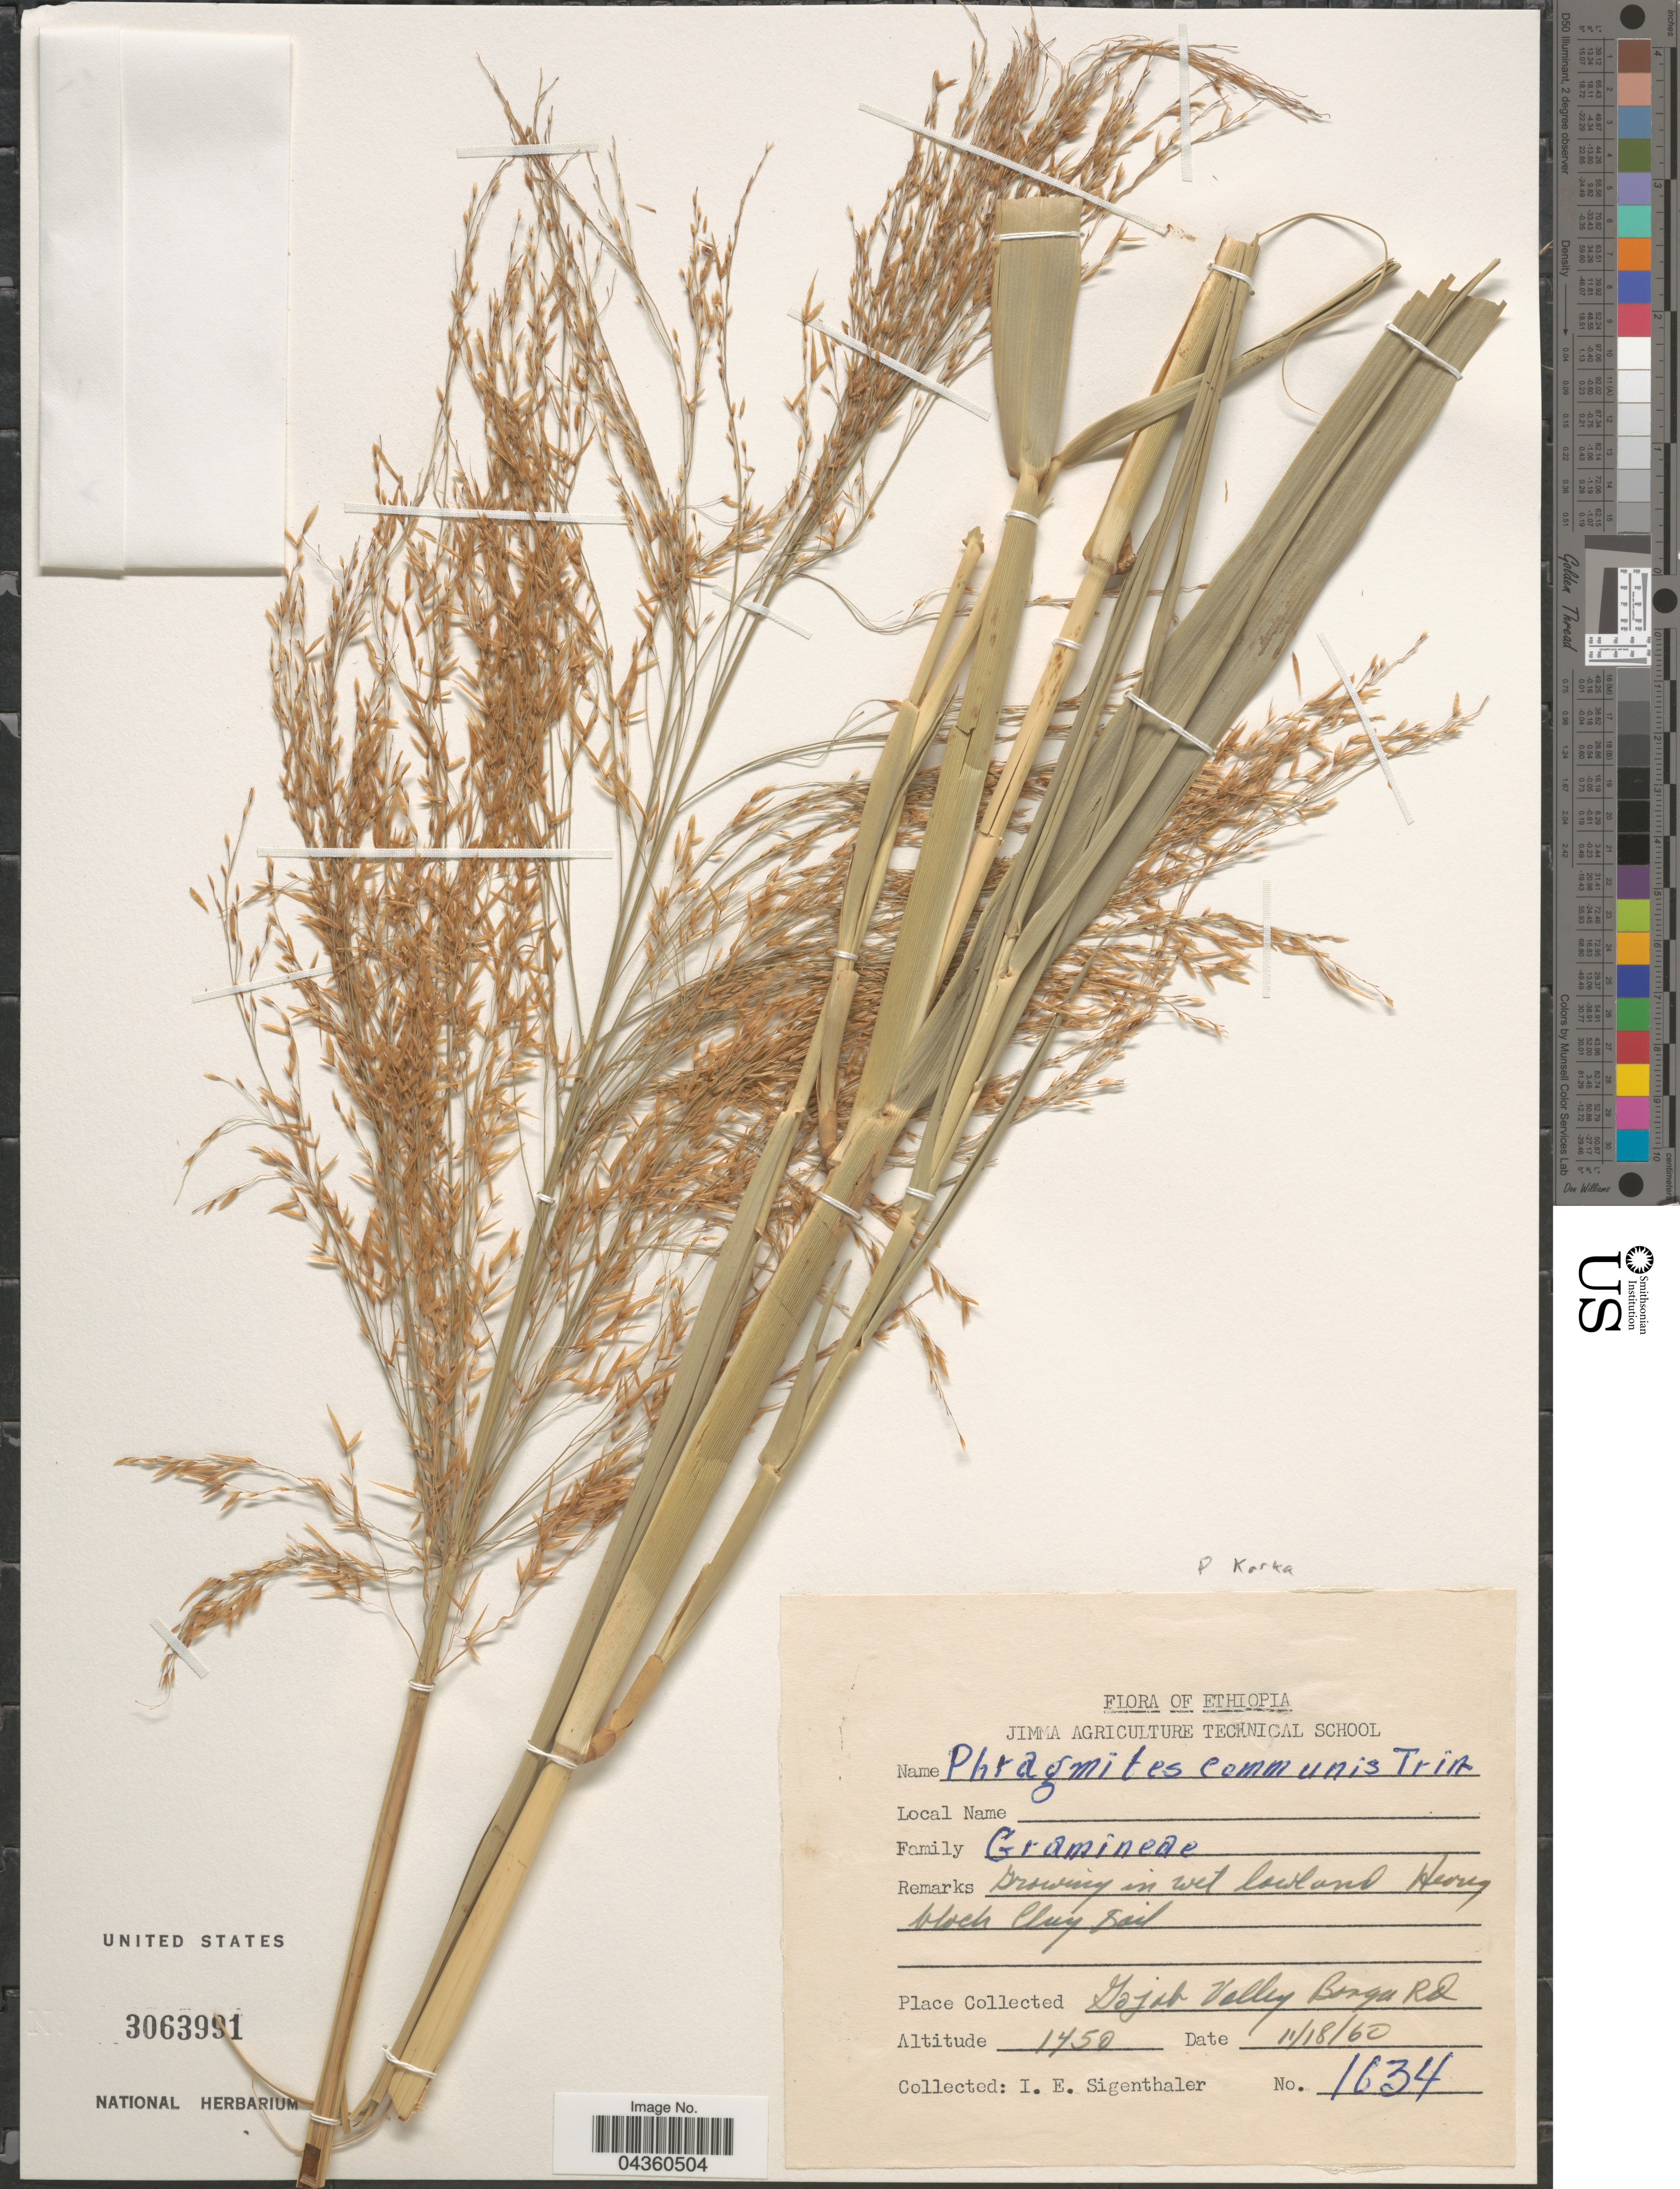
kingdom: Plantae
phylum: Tracheophyta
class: Liliopsida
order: Poales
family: Poaceae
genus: Phragmites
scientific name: Phragmites sp.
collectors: I. Sigenthaler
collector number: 1634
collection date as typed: Transcribed d/m/y: 18/11/60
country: Ethiopia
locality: Gojeb Valley Bonga Rd.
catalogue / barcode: US 3063991